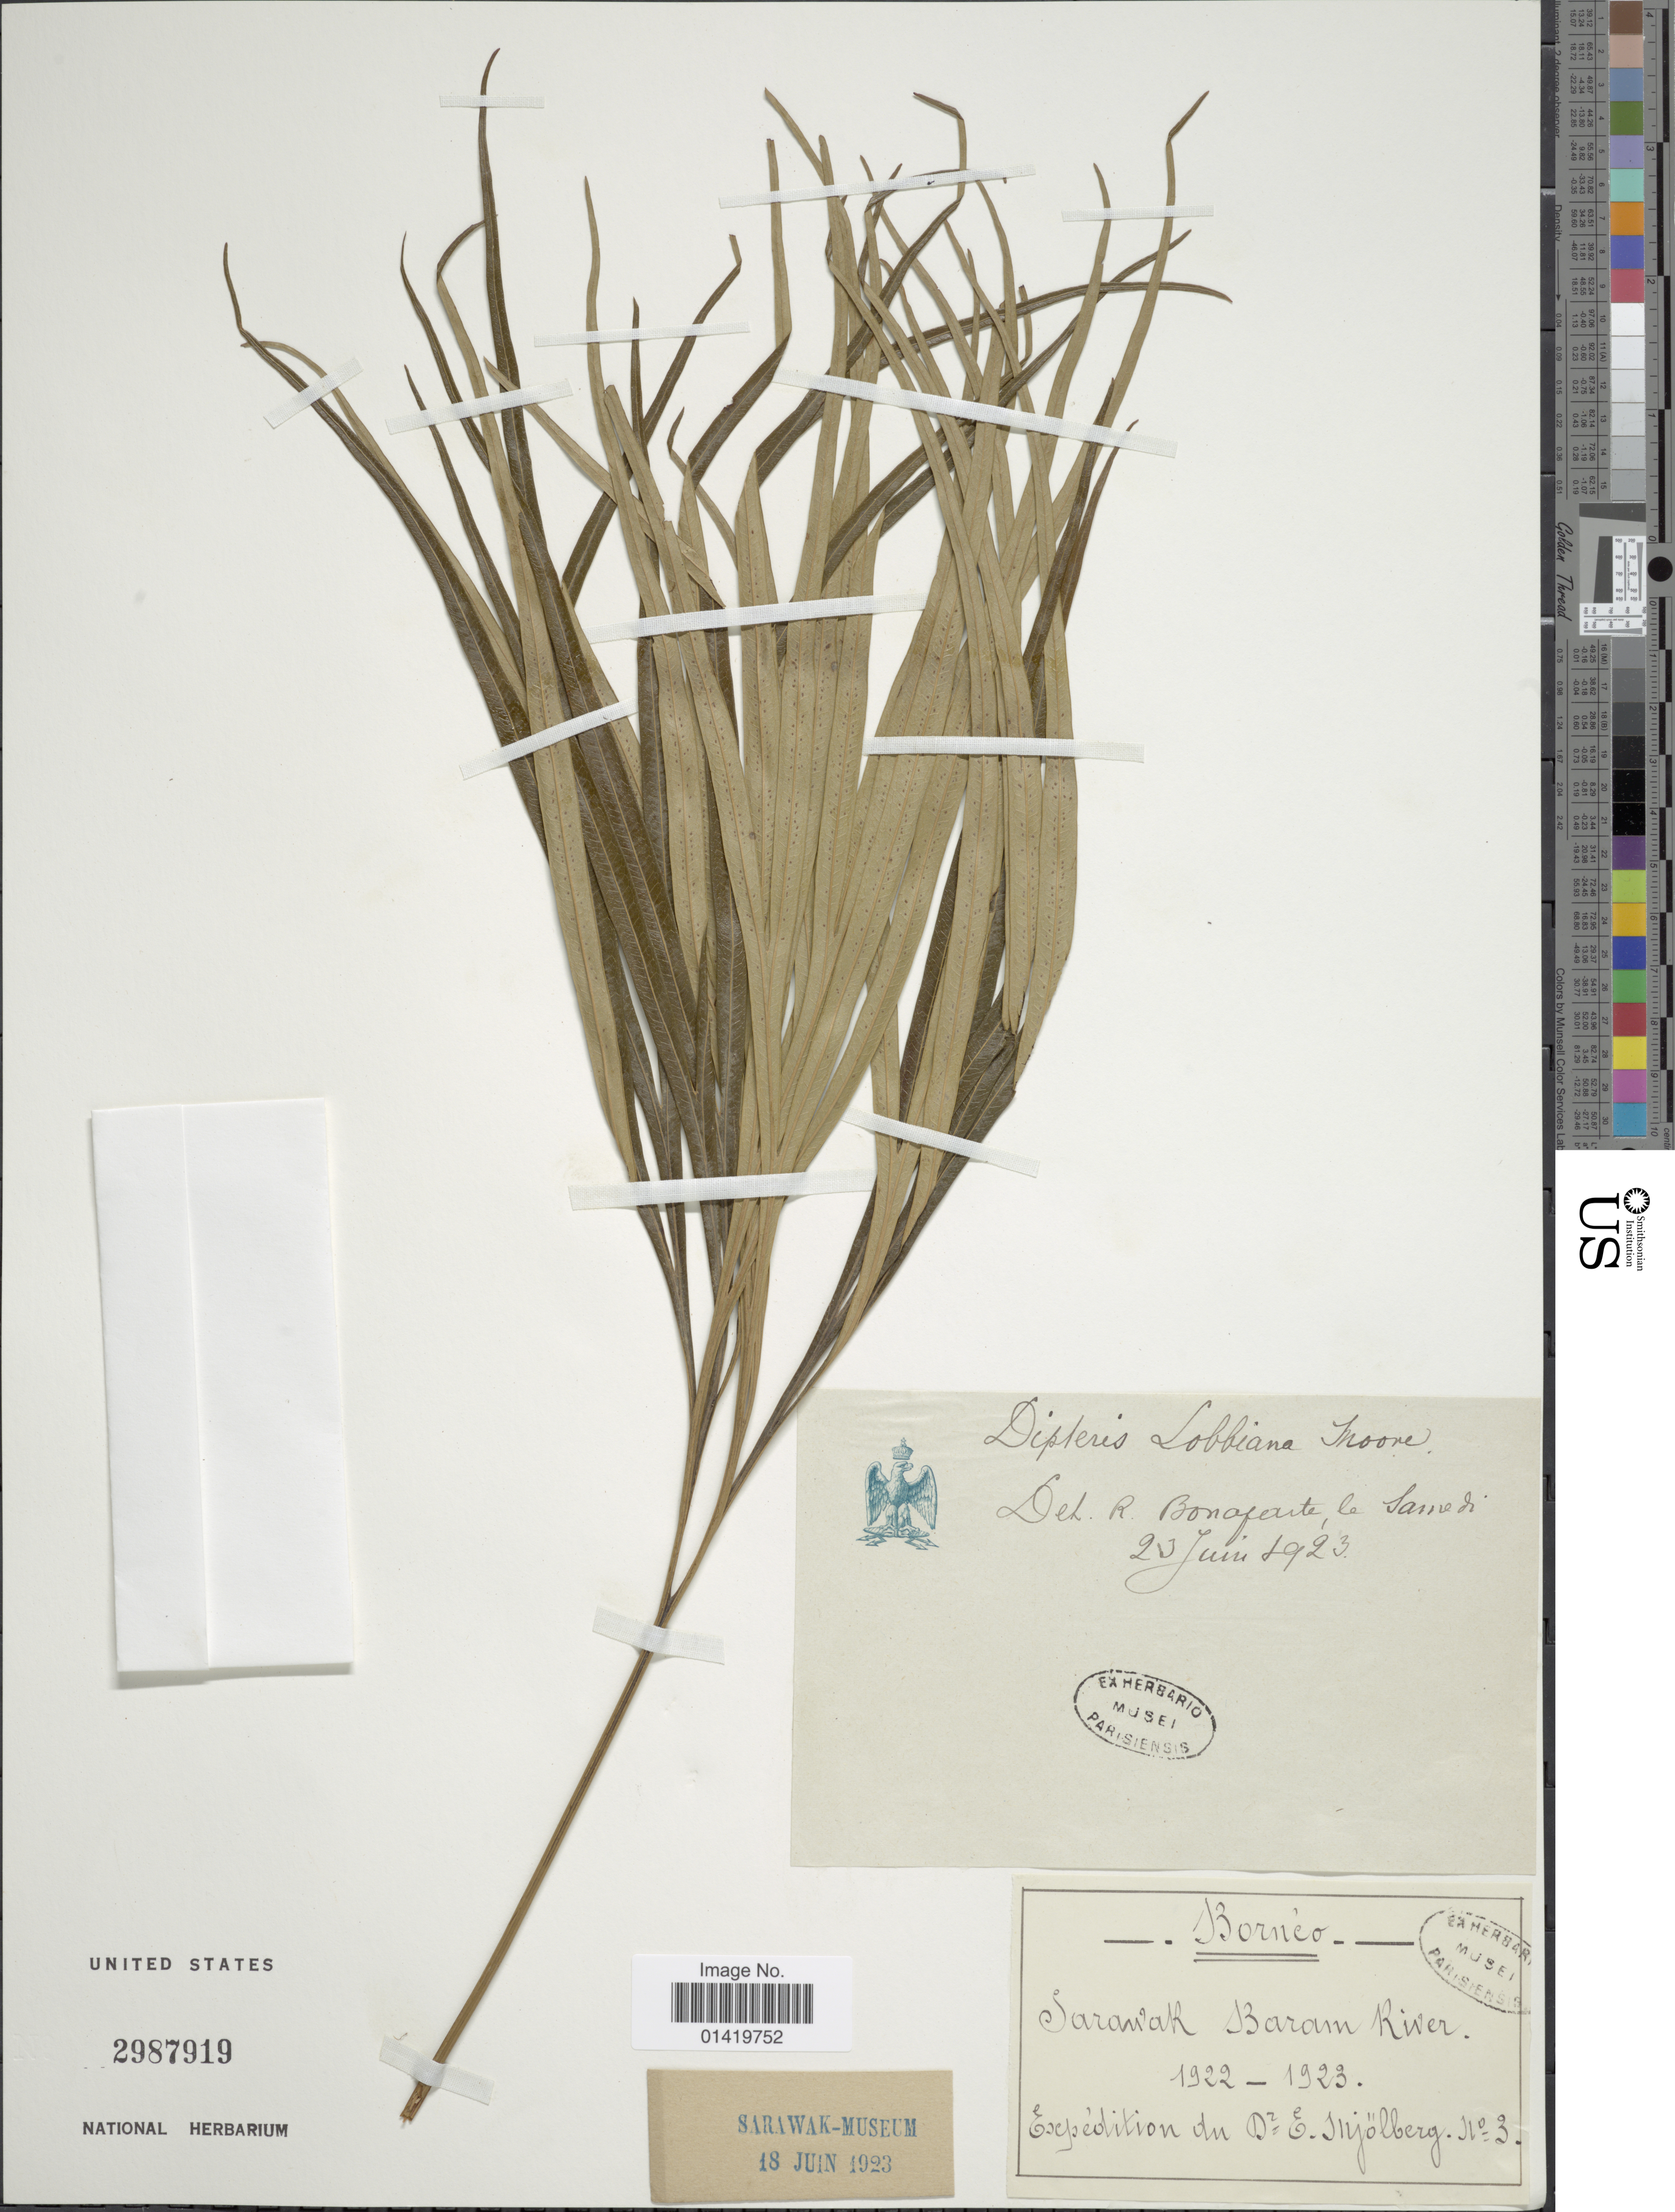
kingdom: Plantae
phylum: Tracheophyta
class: Polypodiopsida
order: Gleicheniales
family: Dipteridaceae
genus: Dipteris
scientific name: Dipteris lobbiana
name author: (Hook.) T. Moore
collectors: E. Mjoberg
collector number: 3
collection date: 1922/1923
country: Malaysia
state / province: Sarawak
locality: Borneo, Baram River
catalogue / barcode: US 2987919